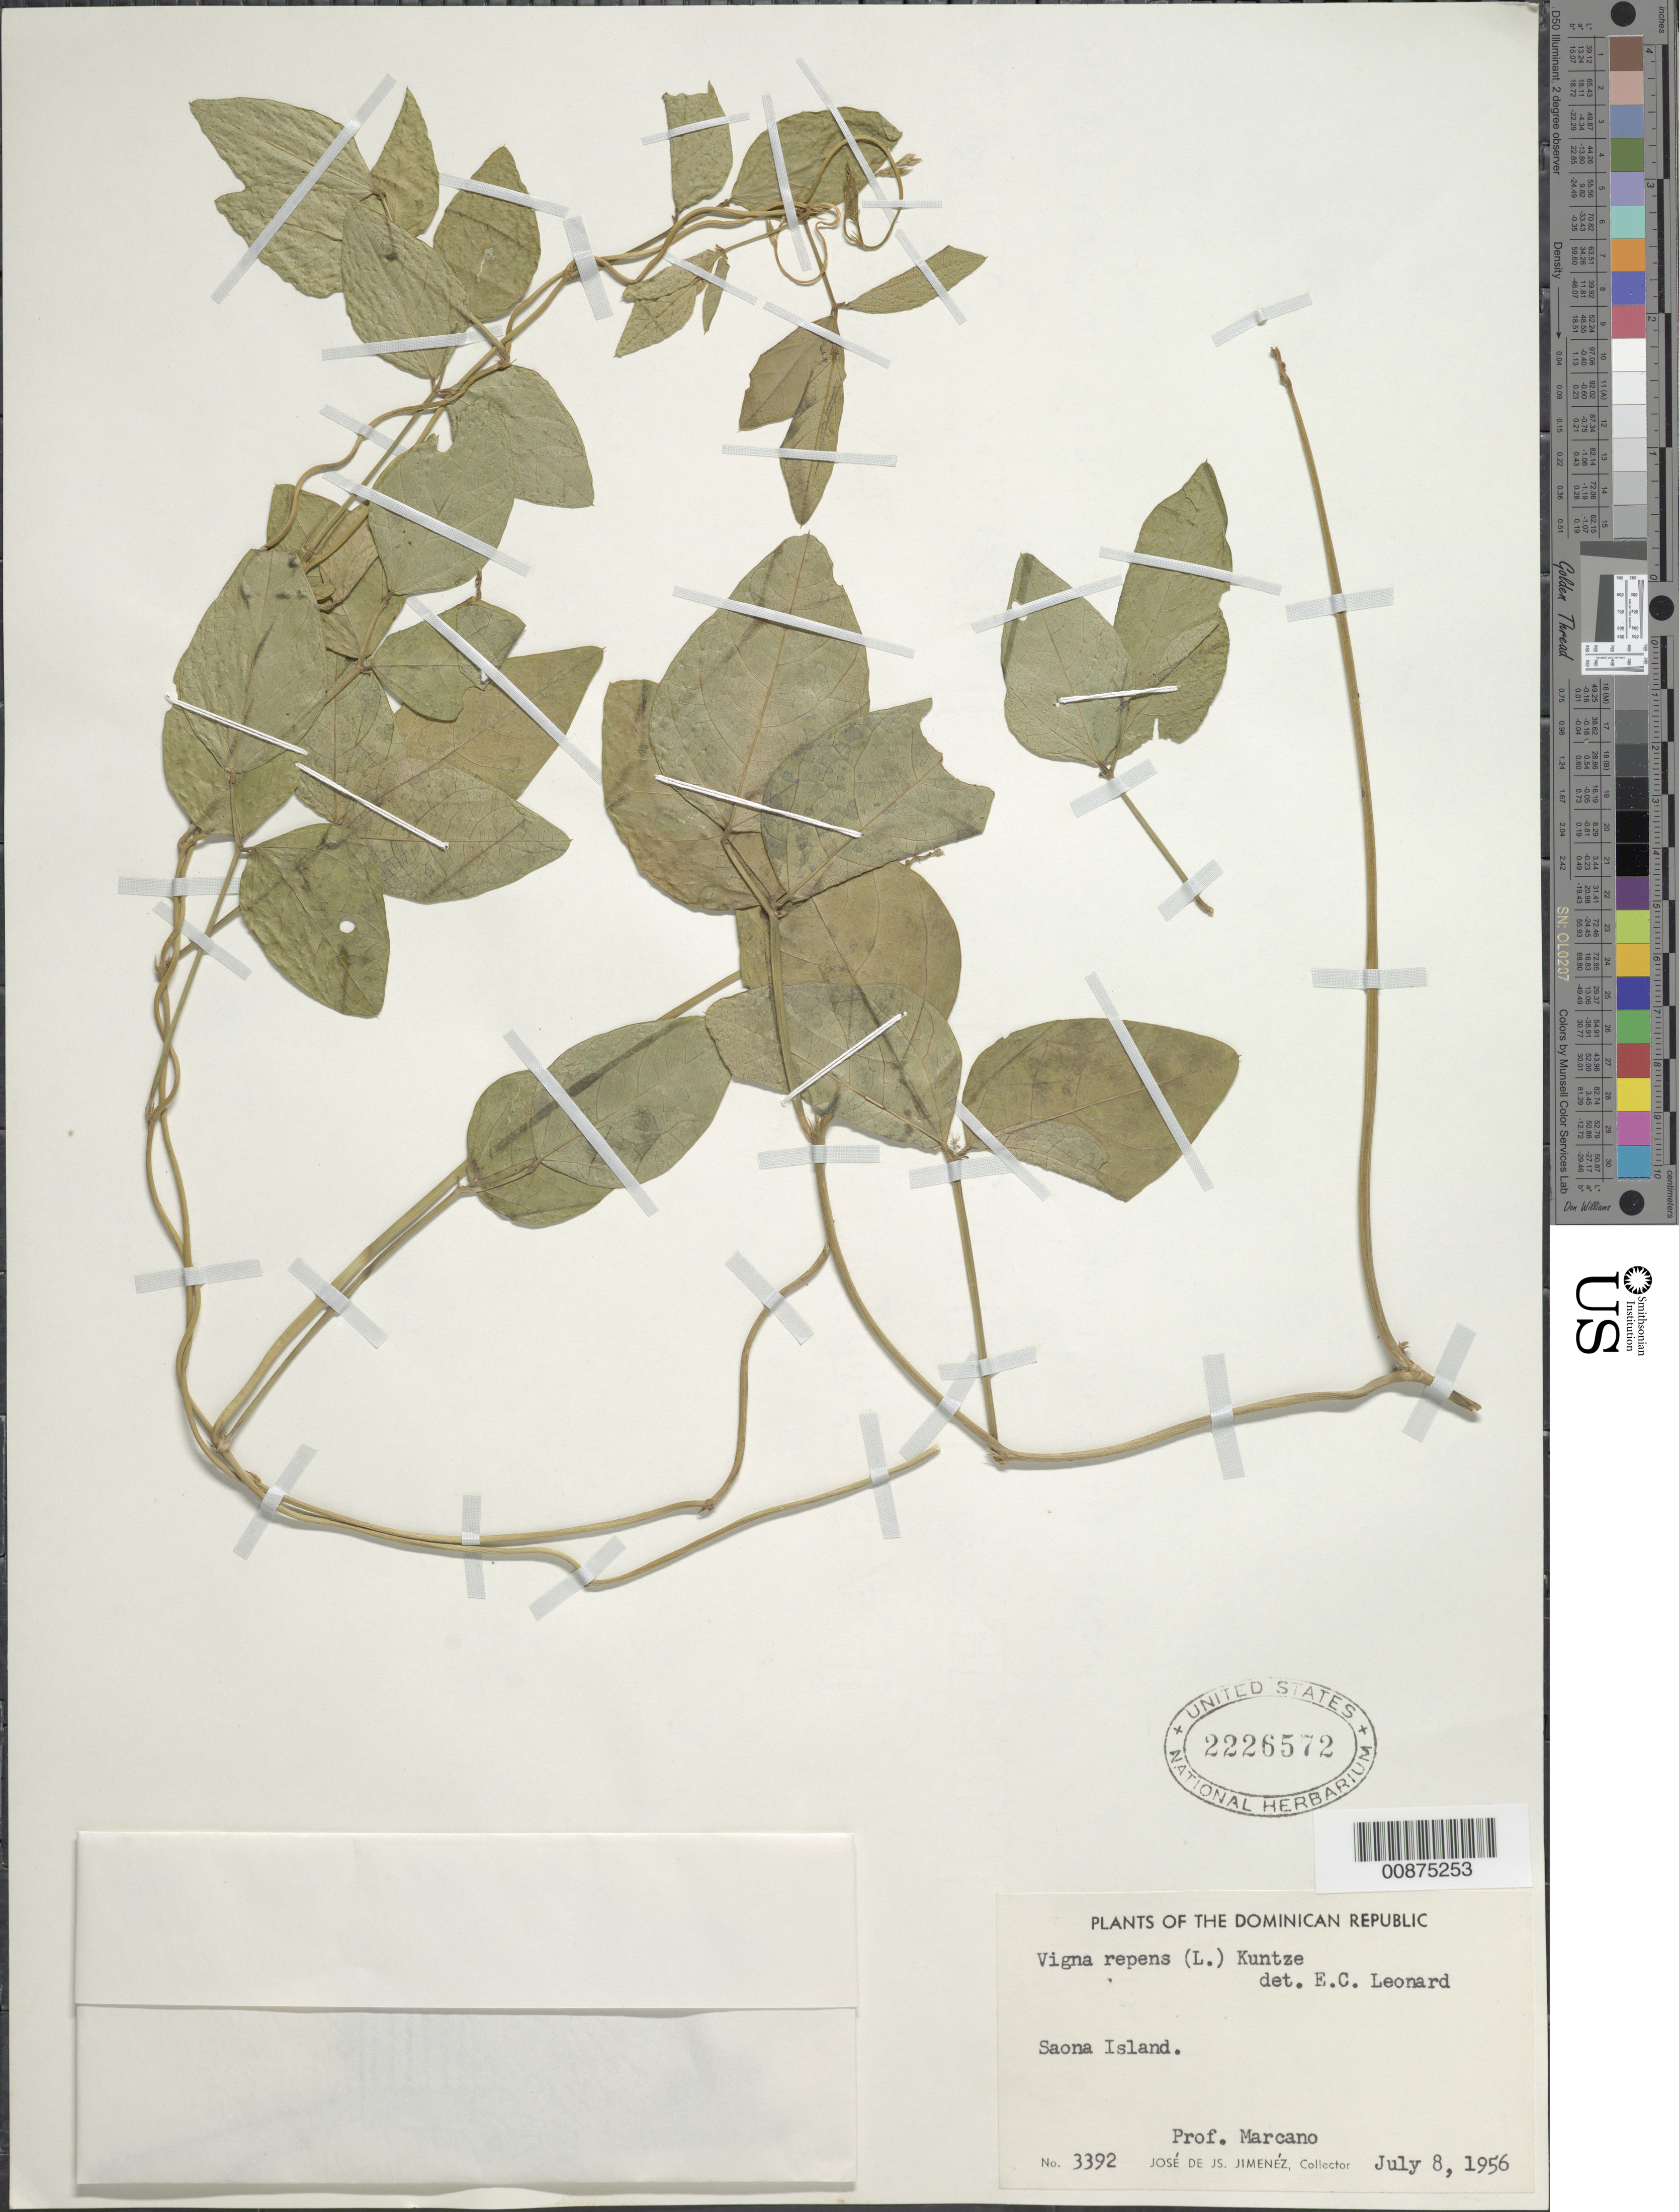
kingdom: Plantae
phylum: Tracheophyta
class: Magnoliopsida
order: Fabales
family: Fabaceae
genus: Vigna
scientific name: Vigna luteola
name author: (Jacq.) Benth.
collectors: J. J. Jiménez Almonte & E. J. Marcano F.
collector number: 3392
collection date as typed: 08 Jul 1956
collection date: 1956-07-08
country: Dominican Republic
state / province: La Romana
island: Isla Saona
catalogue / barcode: US 2226572